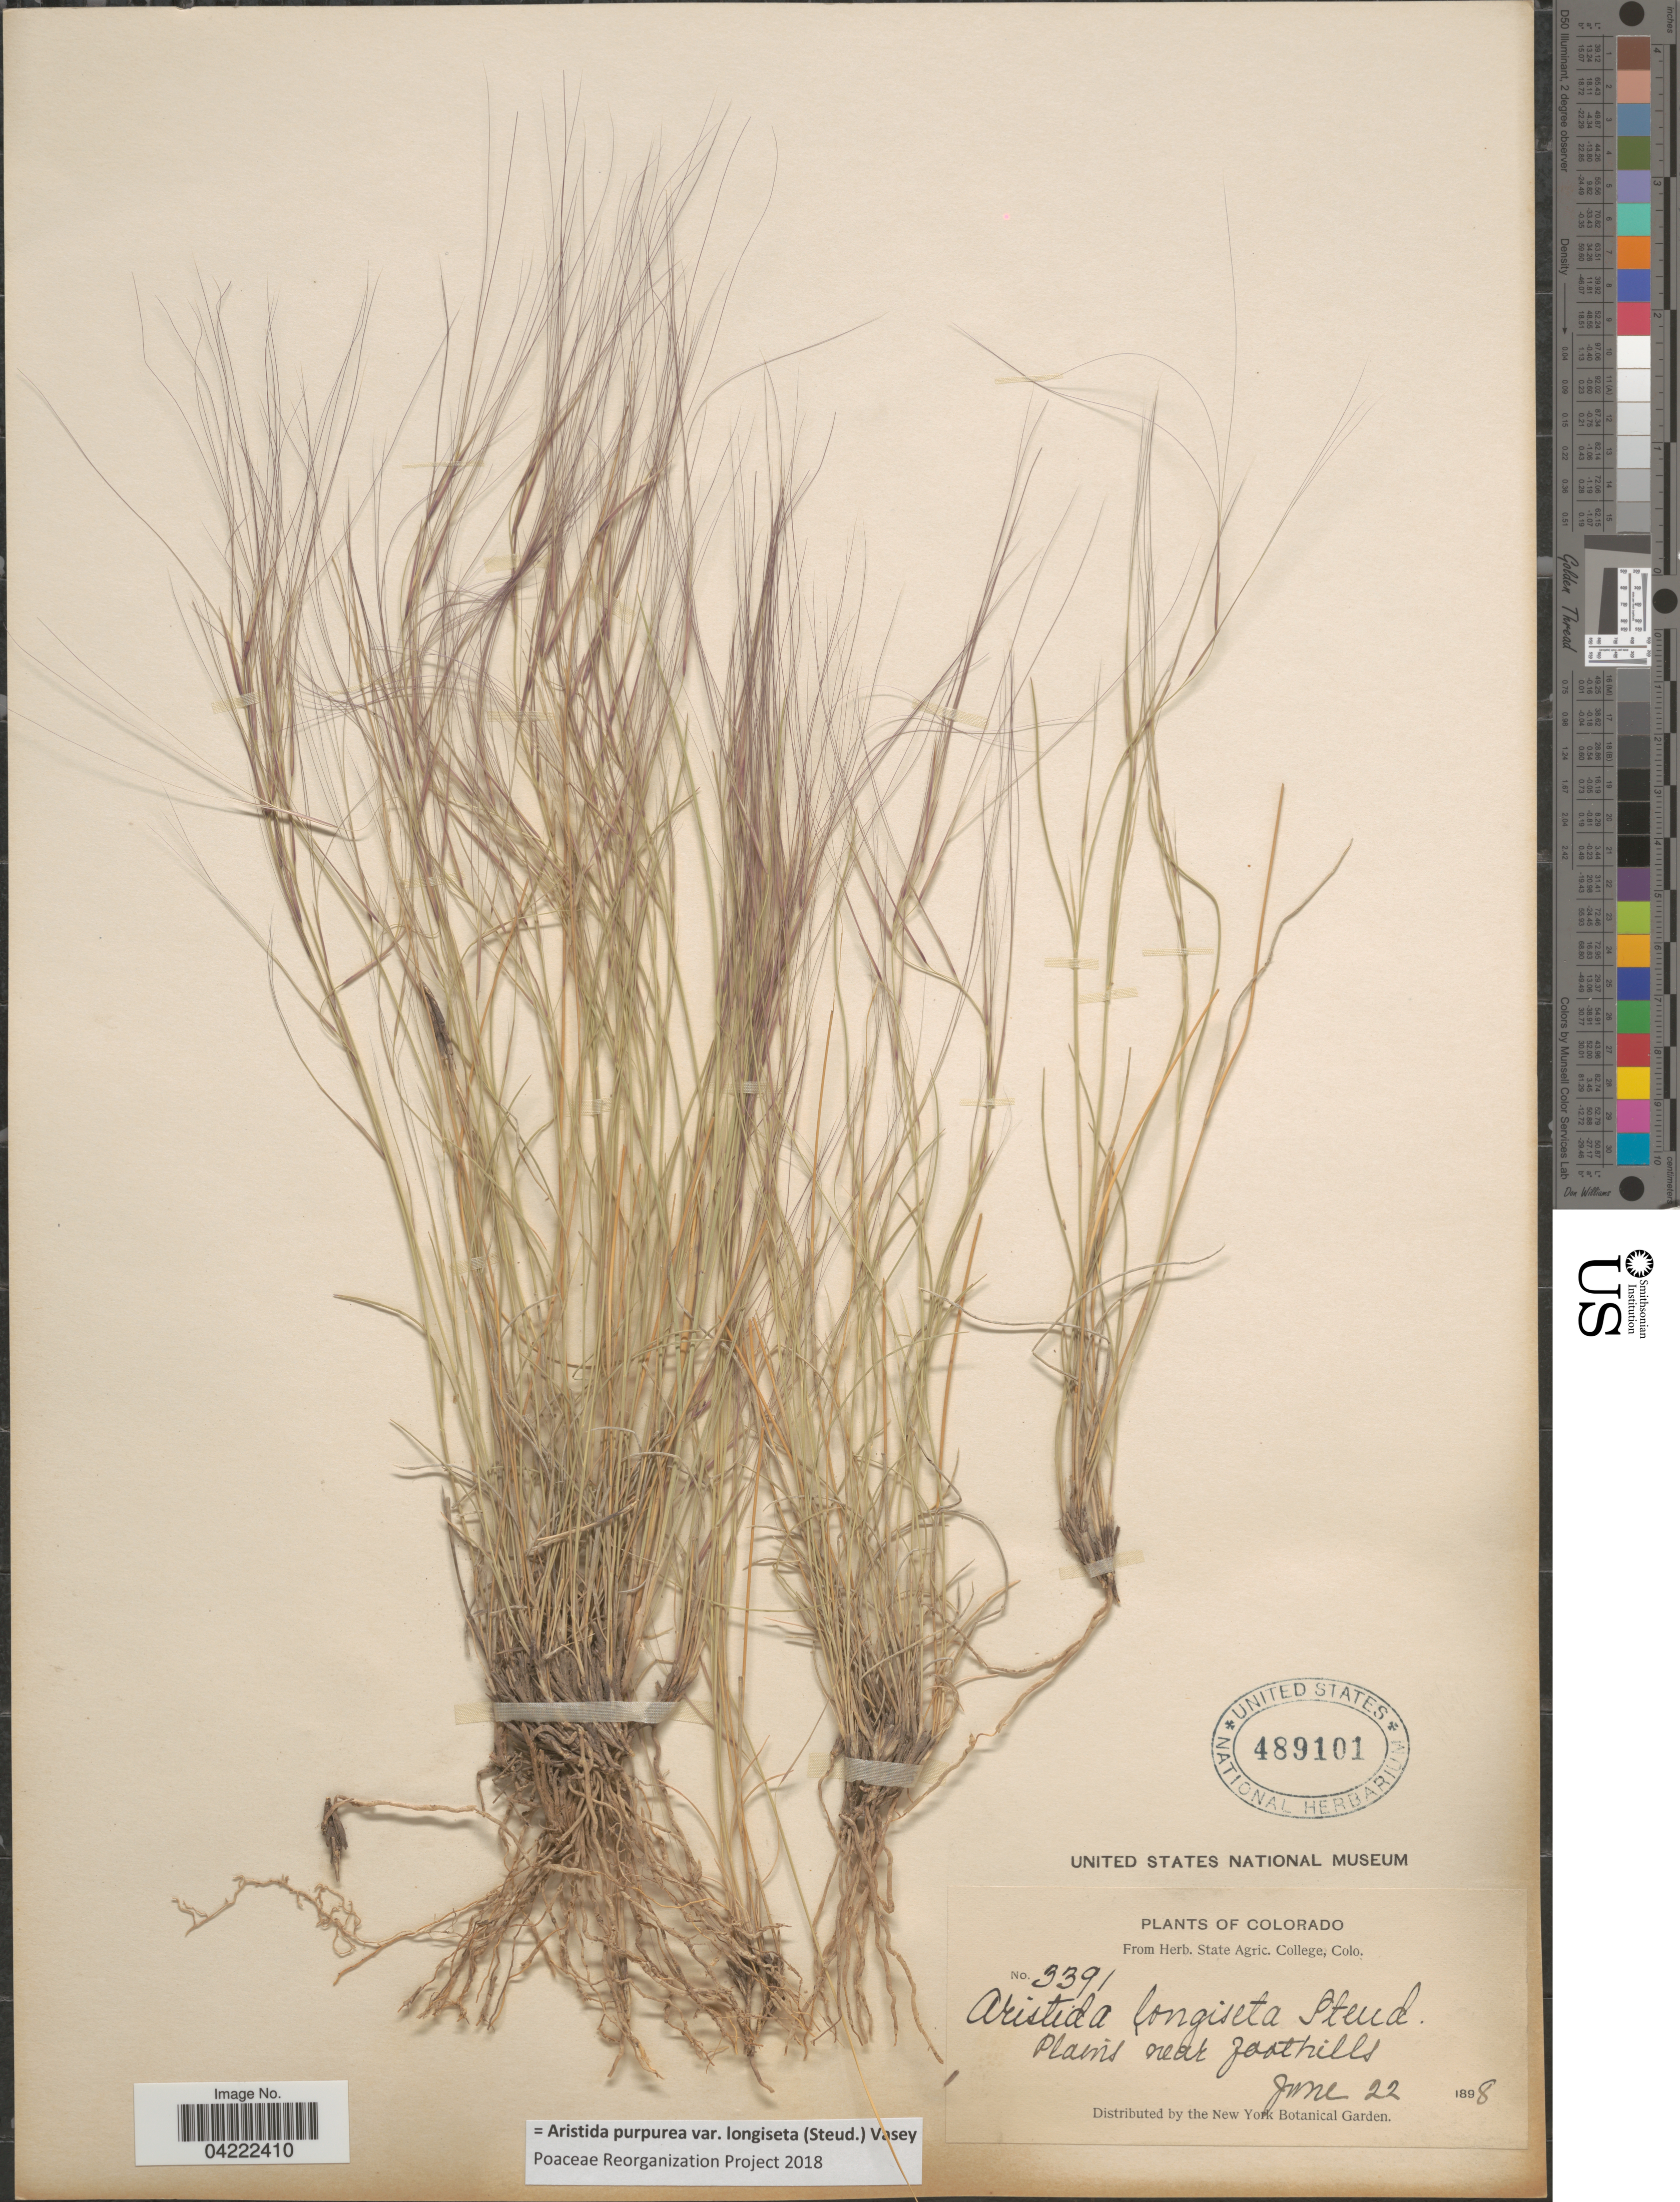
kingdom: Plantae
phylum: Tracheophyta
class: Liliopsida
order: Poales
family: Poaceae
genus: Aristida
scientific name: Aristida purpurea var. longiseta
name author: (Steud.) Vasey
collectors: ex herb. State Agric. College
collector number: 3391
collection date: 1898-06-22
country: United States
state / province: Colorado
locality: Plains near foothills.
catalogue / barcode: US 489101